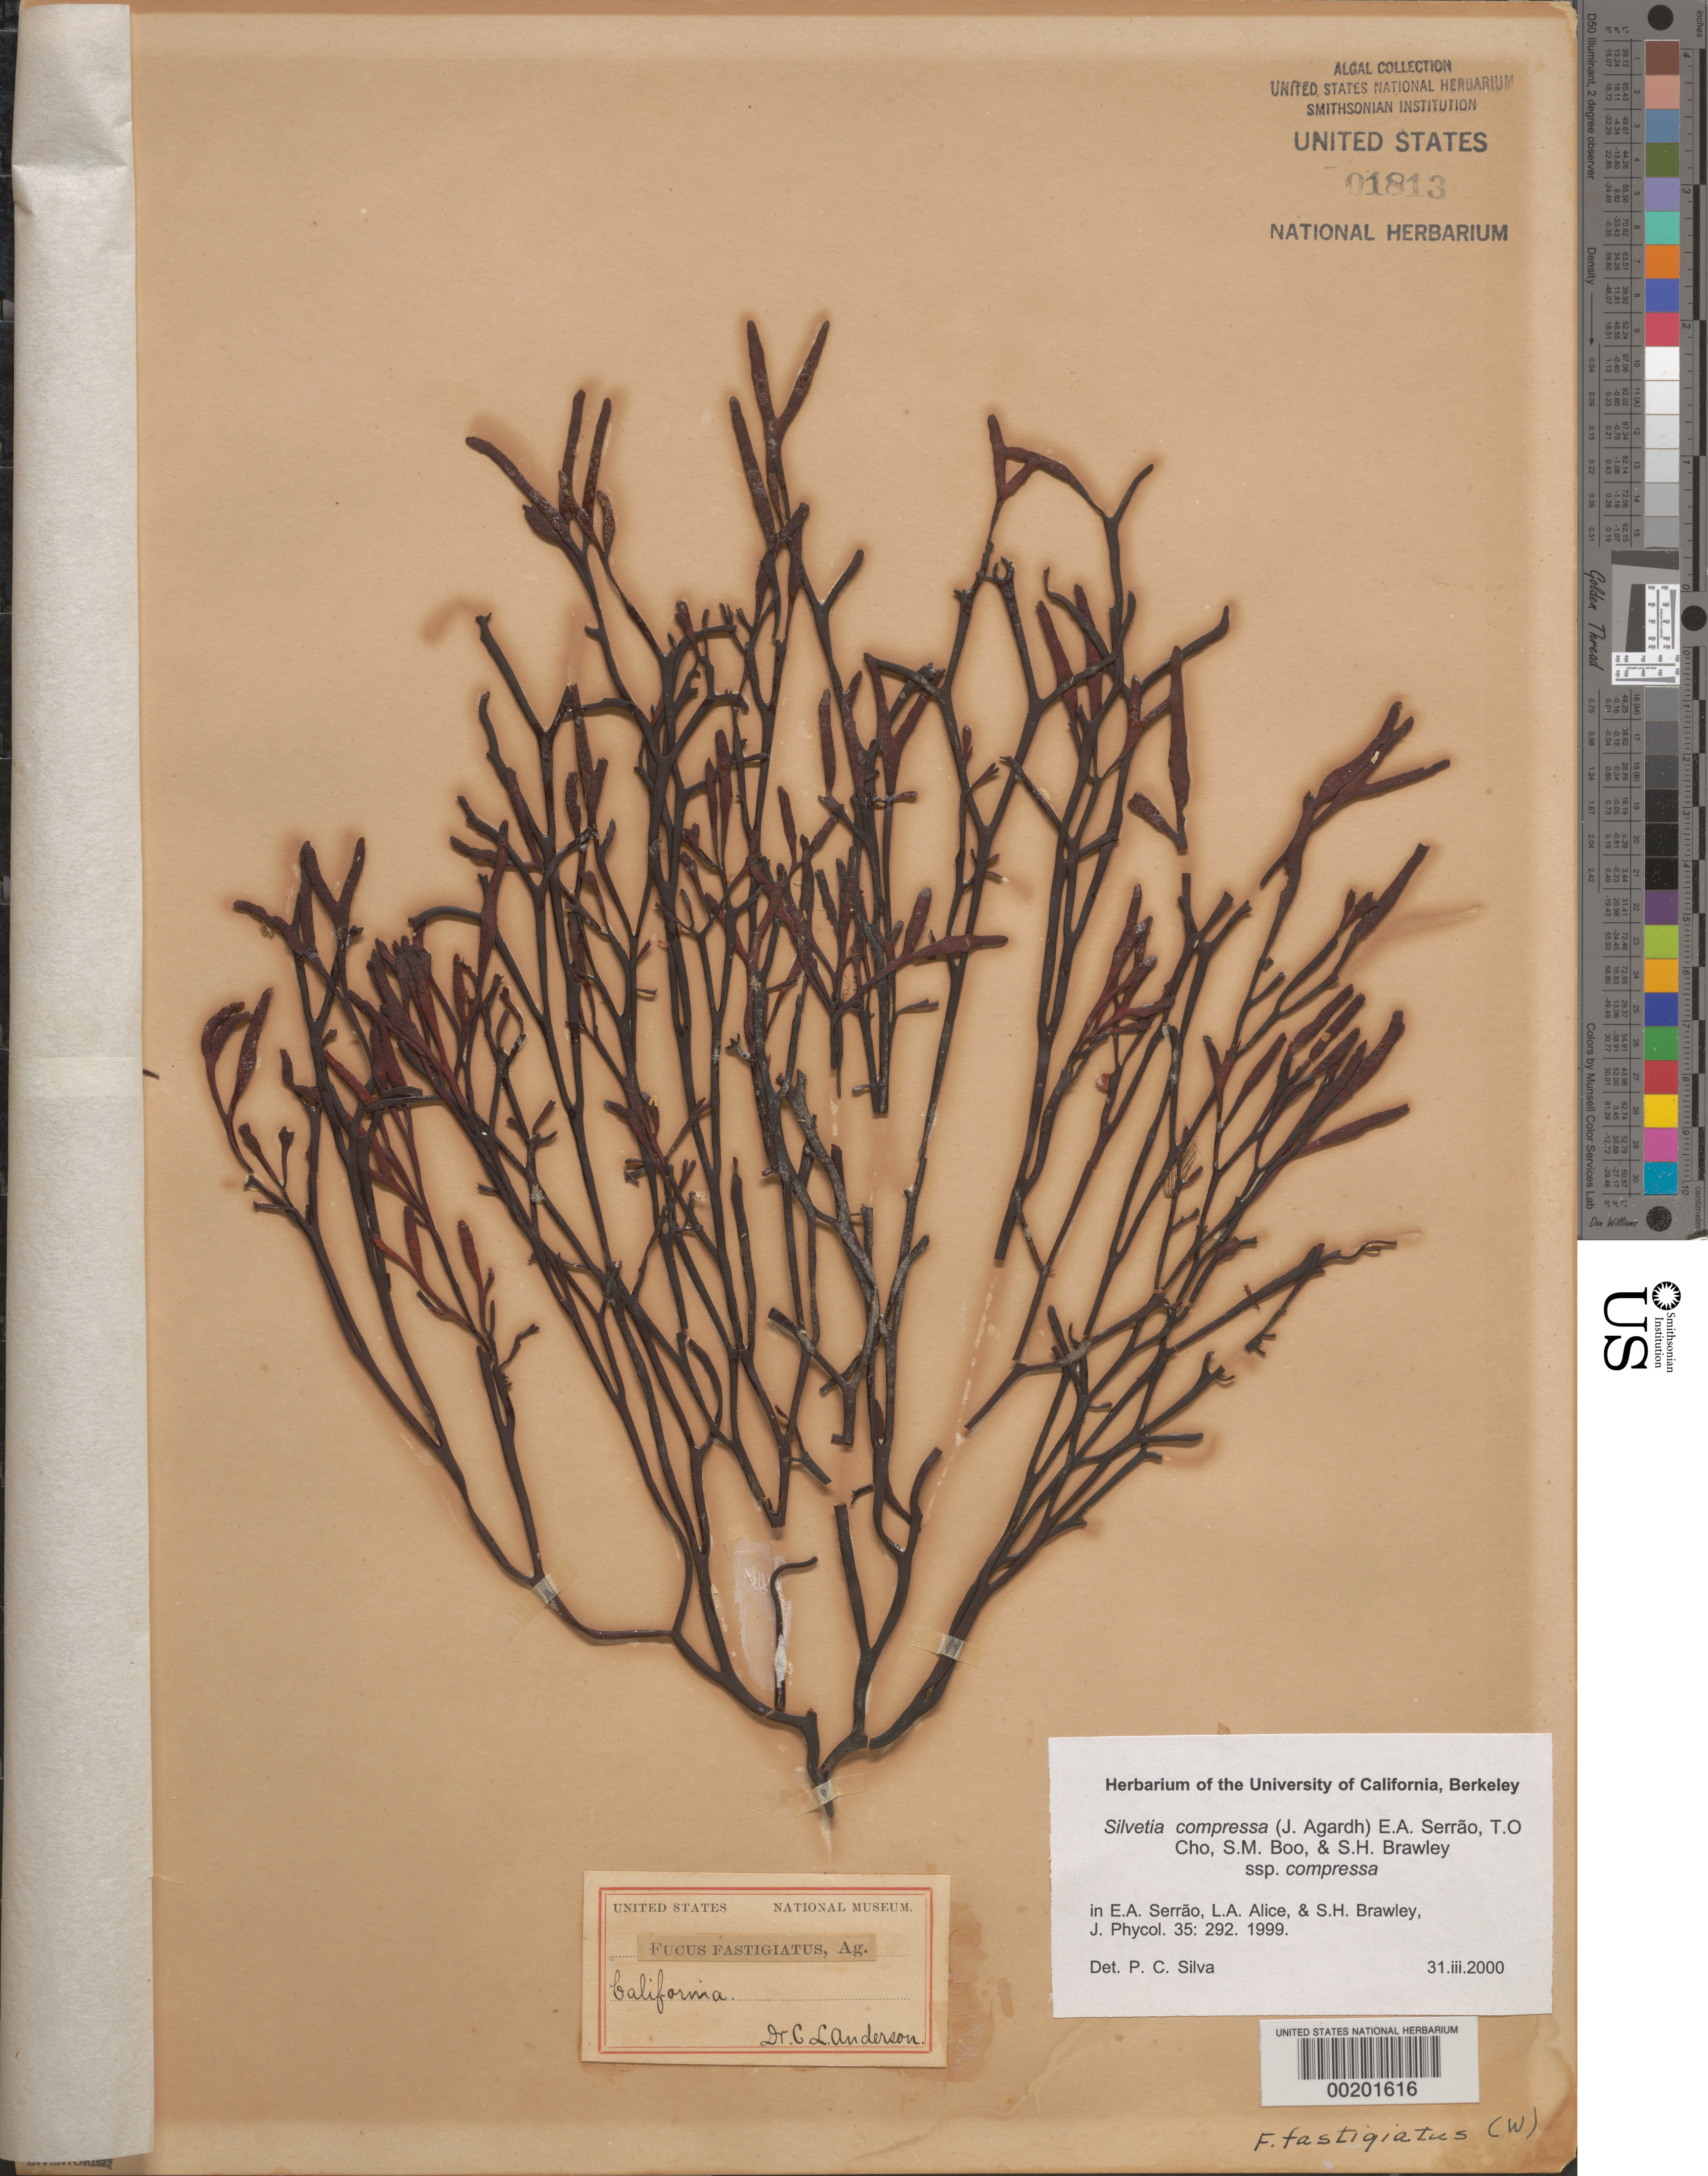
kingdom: Chromista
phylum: Ochrophyta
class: Phaeophyceae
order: Fucales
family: Fucaceae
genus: Silvetia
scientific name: Silvetia compressa subsp. compressa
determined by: Silva, P. C.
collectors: C. L. Anderson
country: United States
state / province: California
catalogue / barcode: US 1813